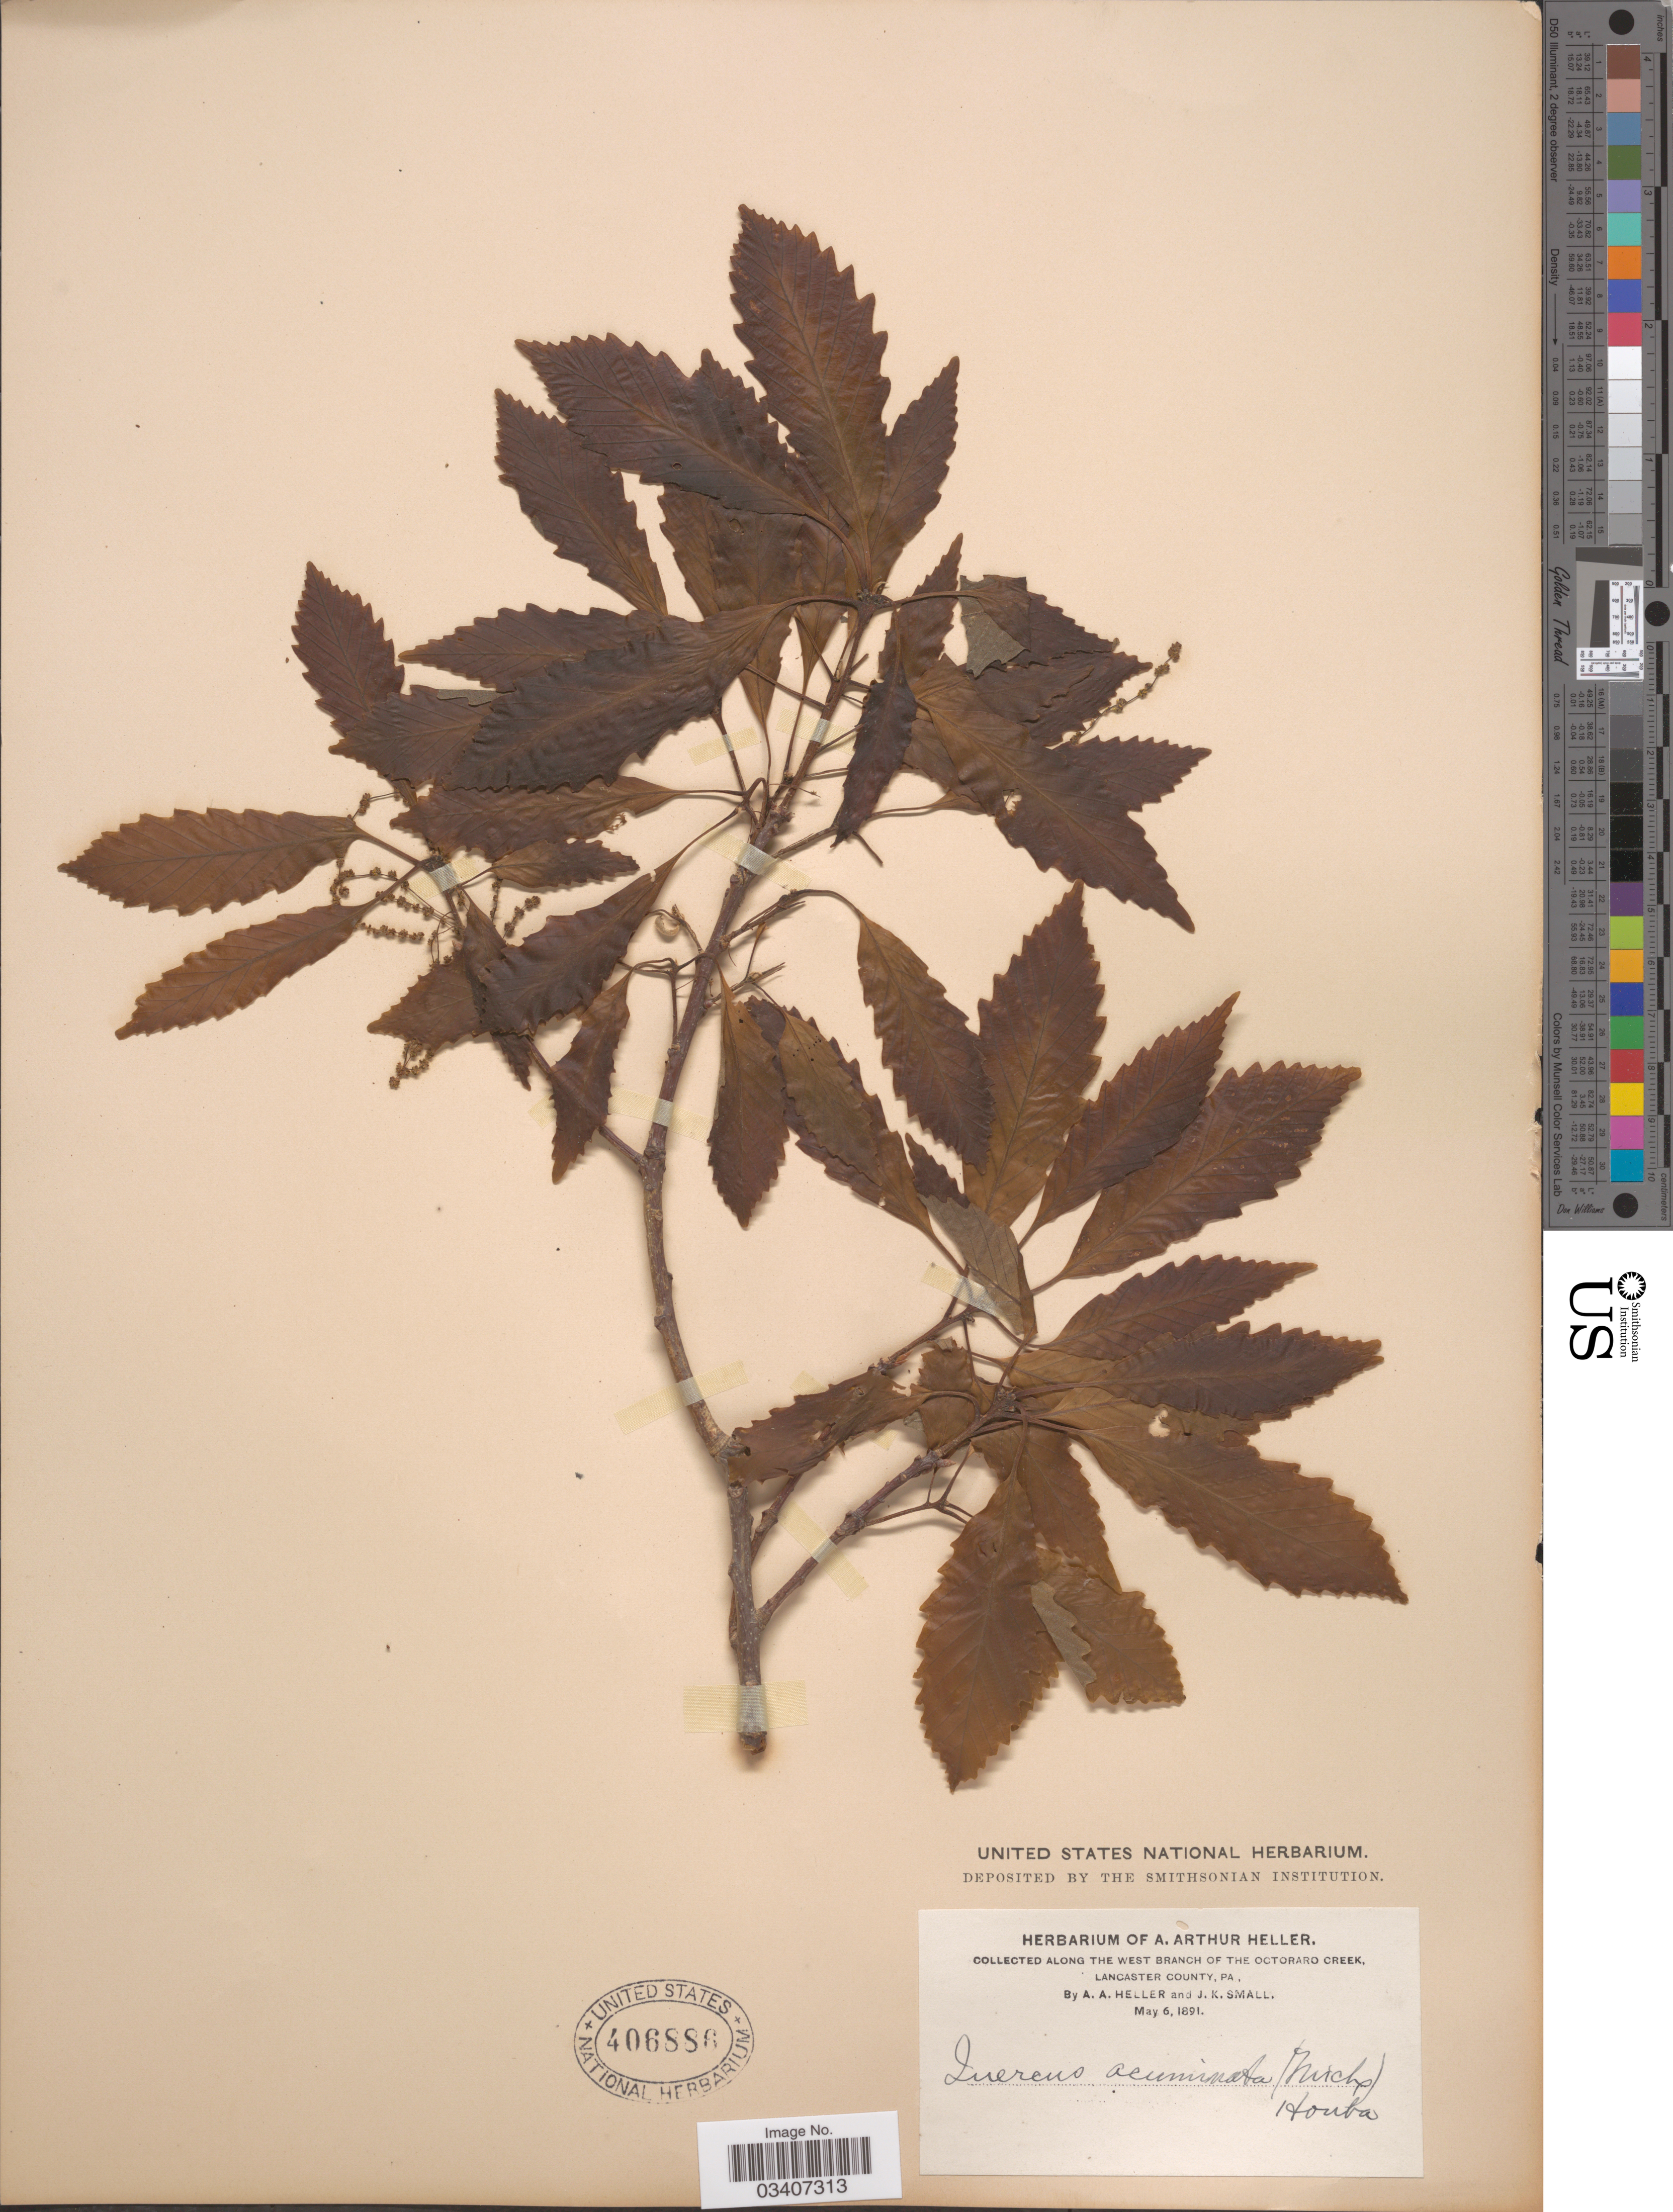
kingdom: Plantae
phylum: Tracheophyta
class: Magnoliopsida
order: Fagales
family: Fagaceae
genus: Quercus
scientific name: Quercus muehlenbergii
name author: Engelm.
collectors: A. A. Heller & J. K. Small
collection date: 1891-05-06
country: United States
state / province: Pennsylvania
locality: Along the West Branch of the Octoraro Creek, Lancaster County.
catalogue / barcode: US 406886